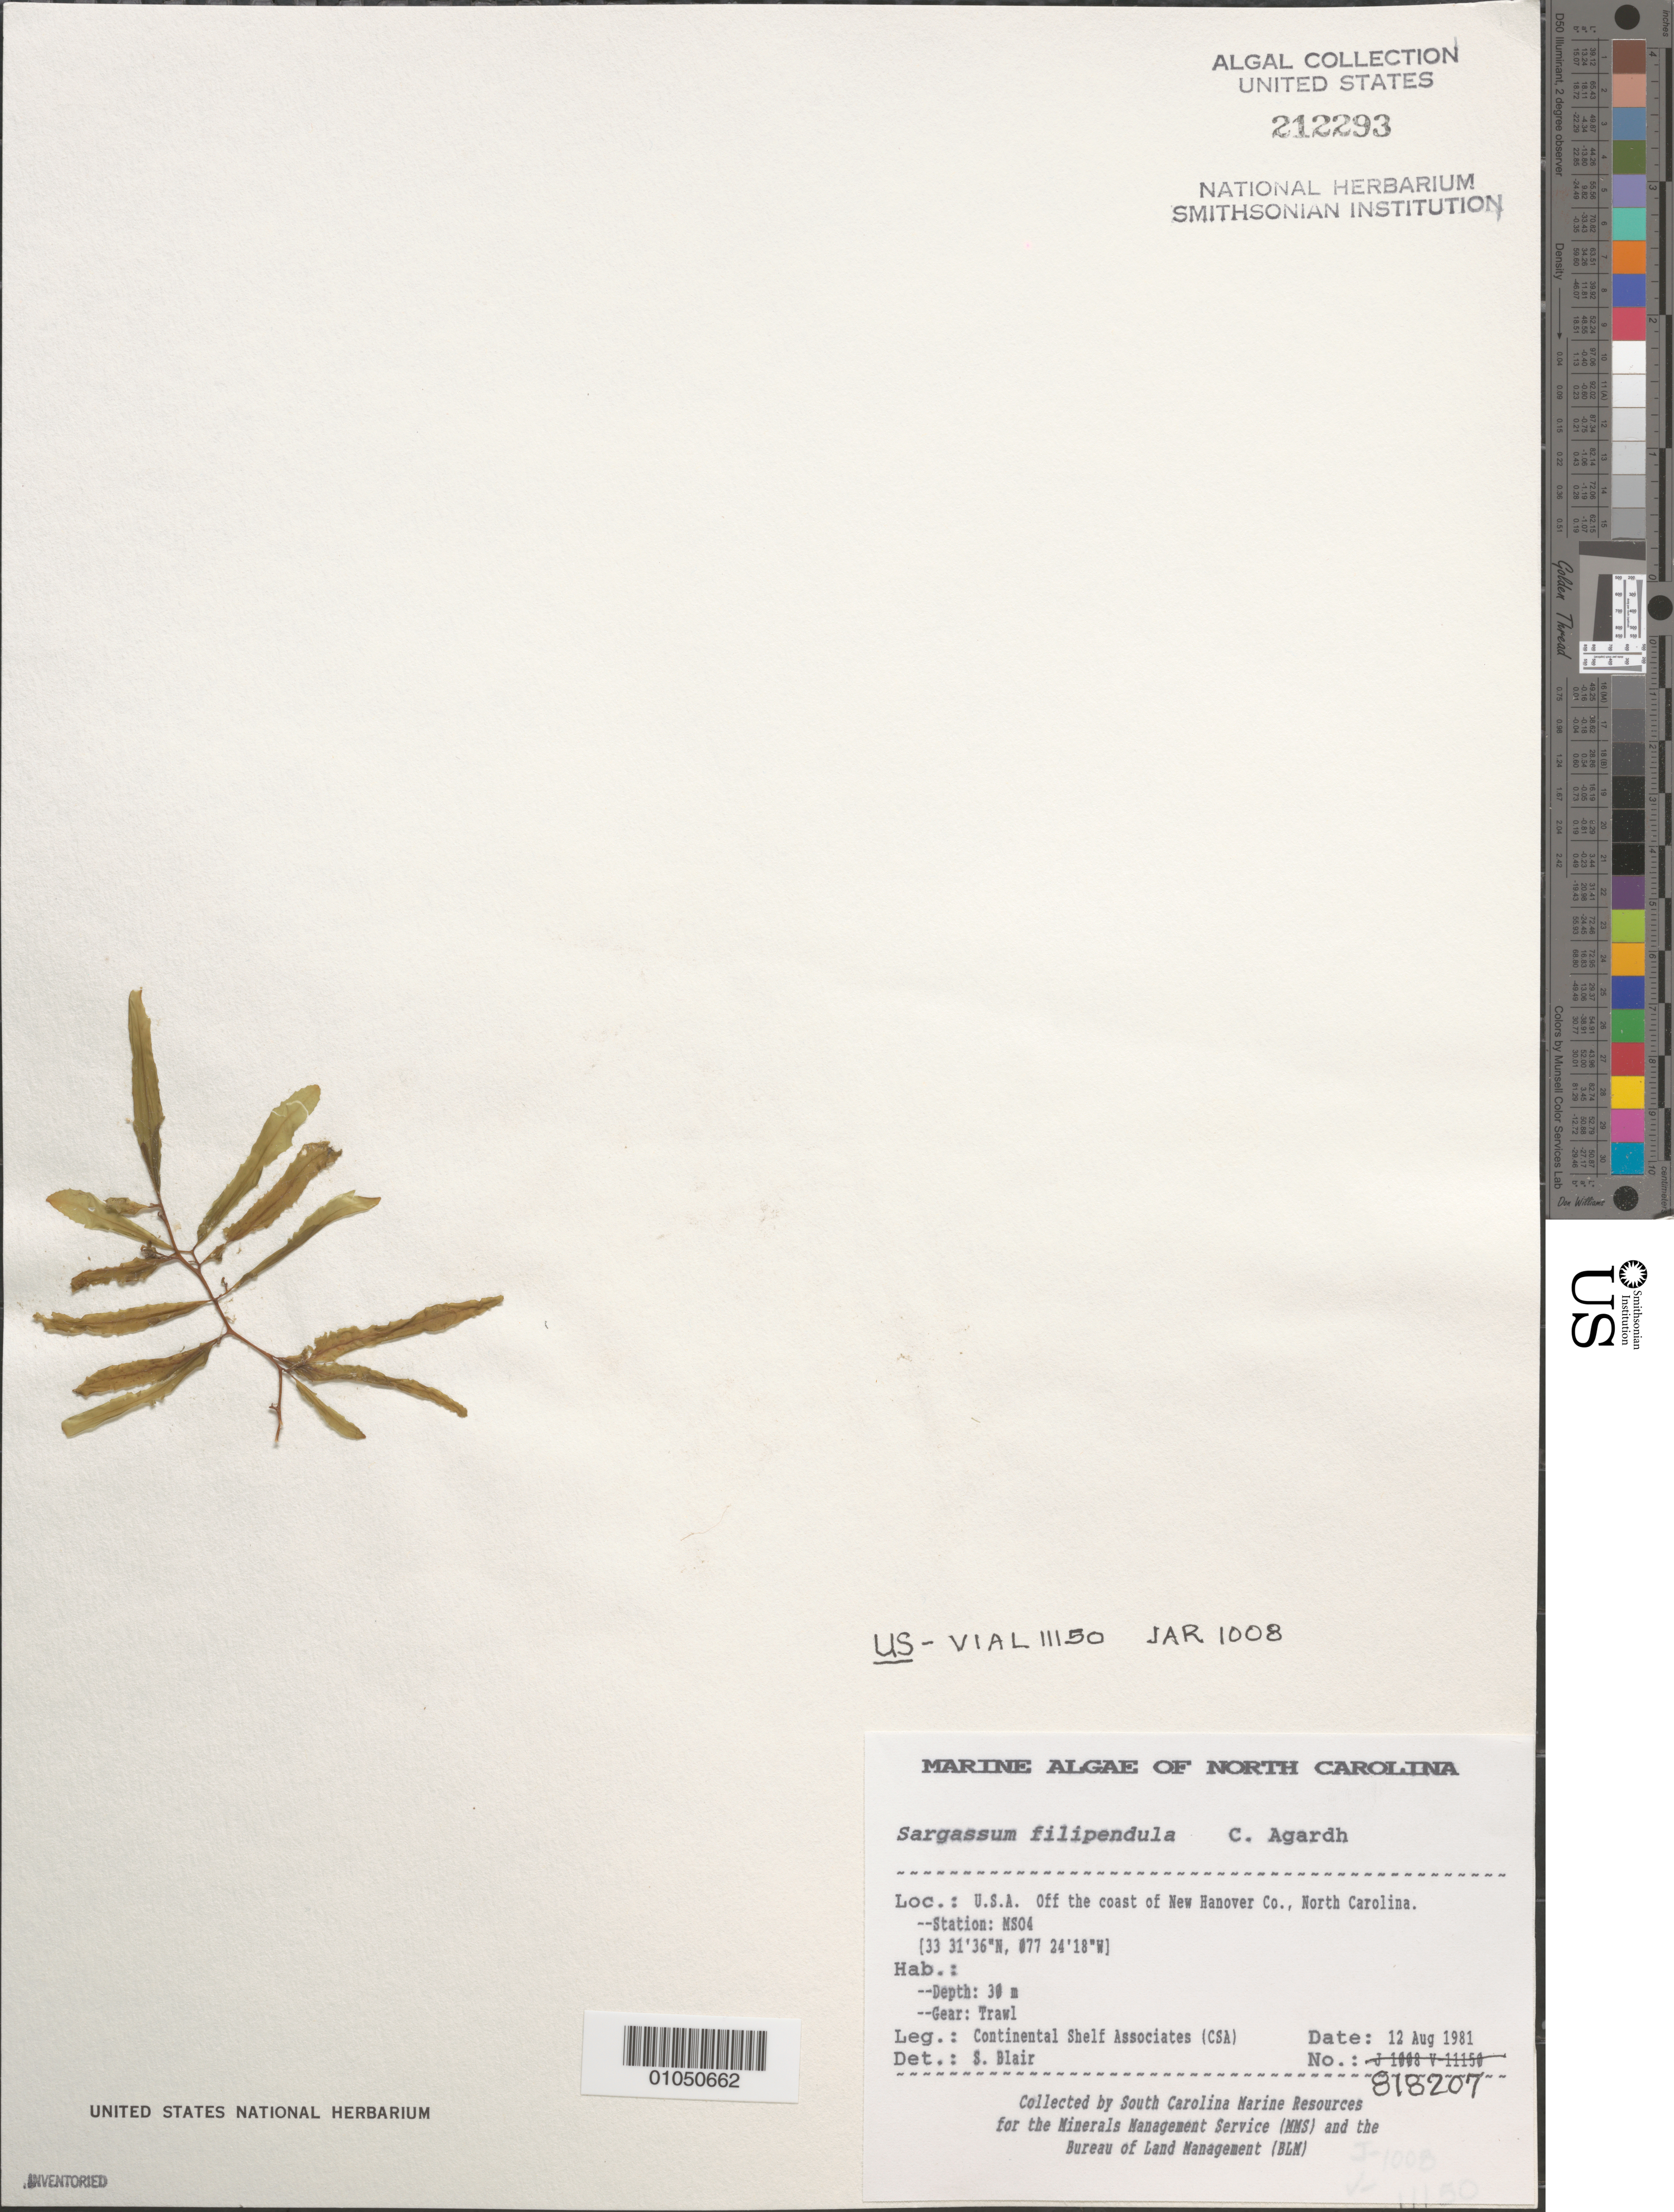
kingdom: Chromista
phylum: Ochrophyta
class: Phaeophyceae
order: Fucales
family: Sargassaceae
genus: Sargassum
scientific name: Sargassum filipendula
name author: C. Agardh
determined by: Blair, S. M.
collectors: Continental Shelf Associates for the MMS/BLM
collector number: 818207 Station MS04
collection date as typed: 12 Aug 1981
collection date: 1981-08-12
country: United States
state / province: North Carolina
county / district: New Hanover County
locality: Off coast of New Hanover County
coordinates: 33 31'36"N, 077 24'18"W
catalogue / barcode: US 212293